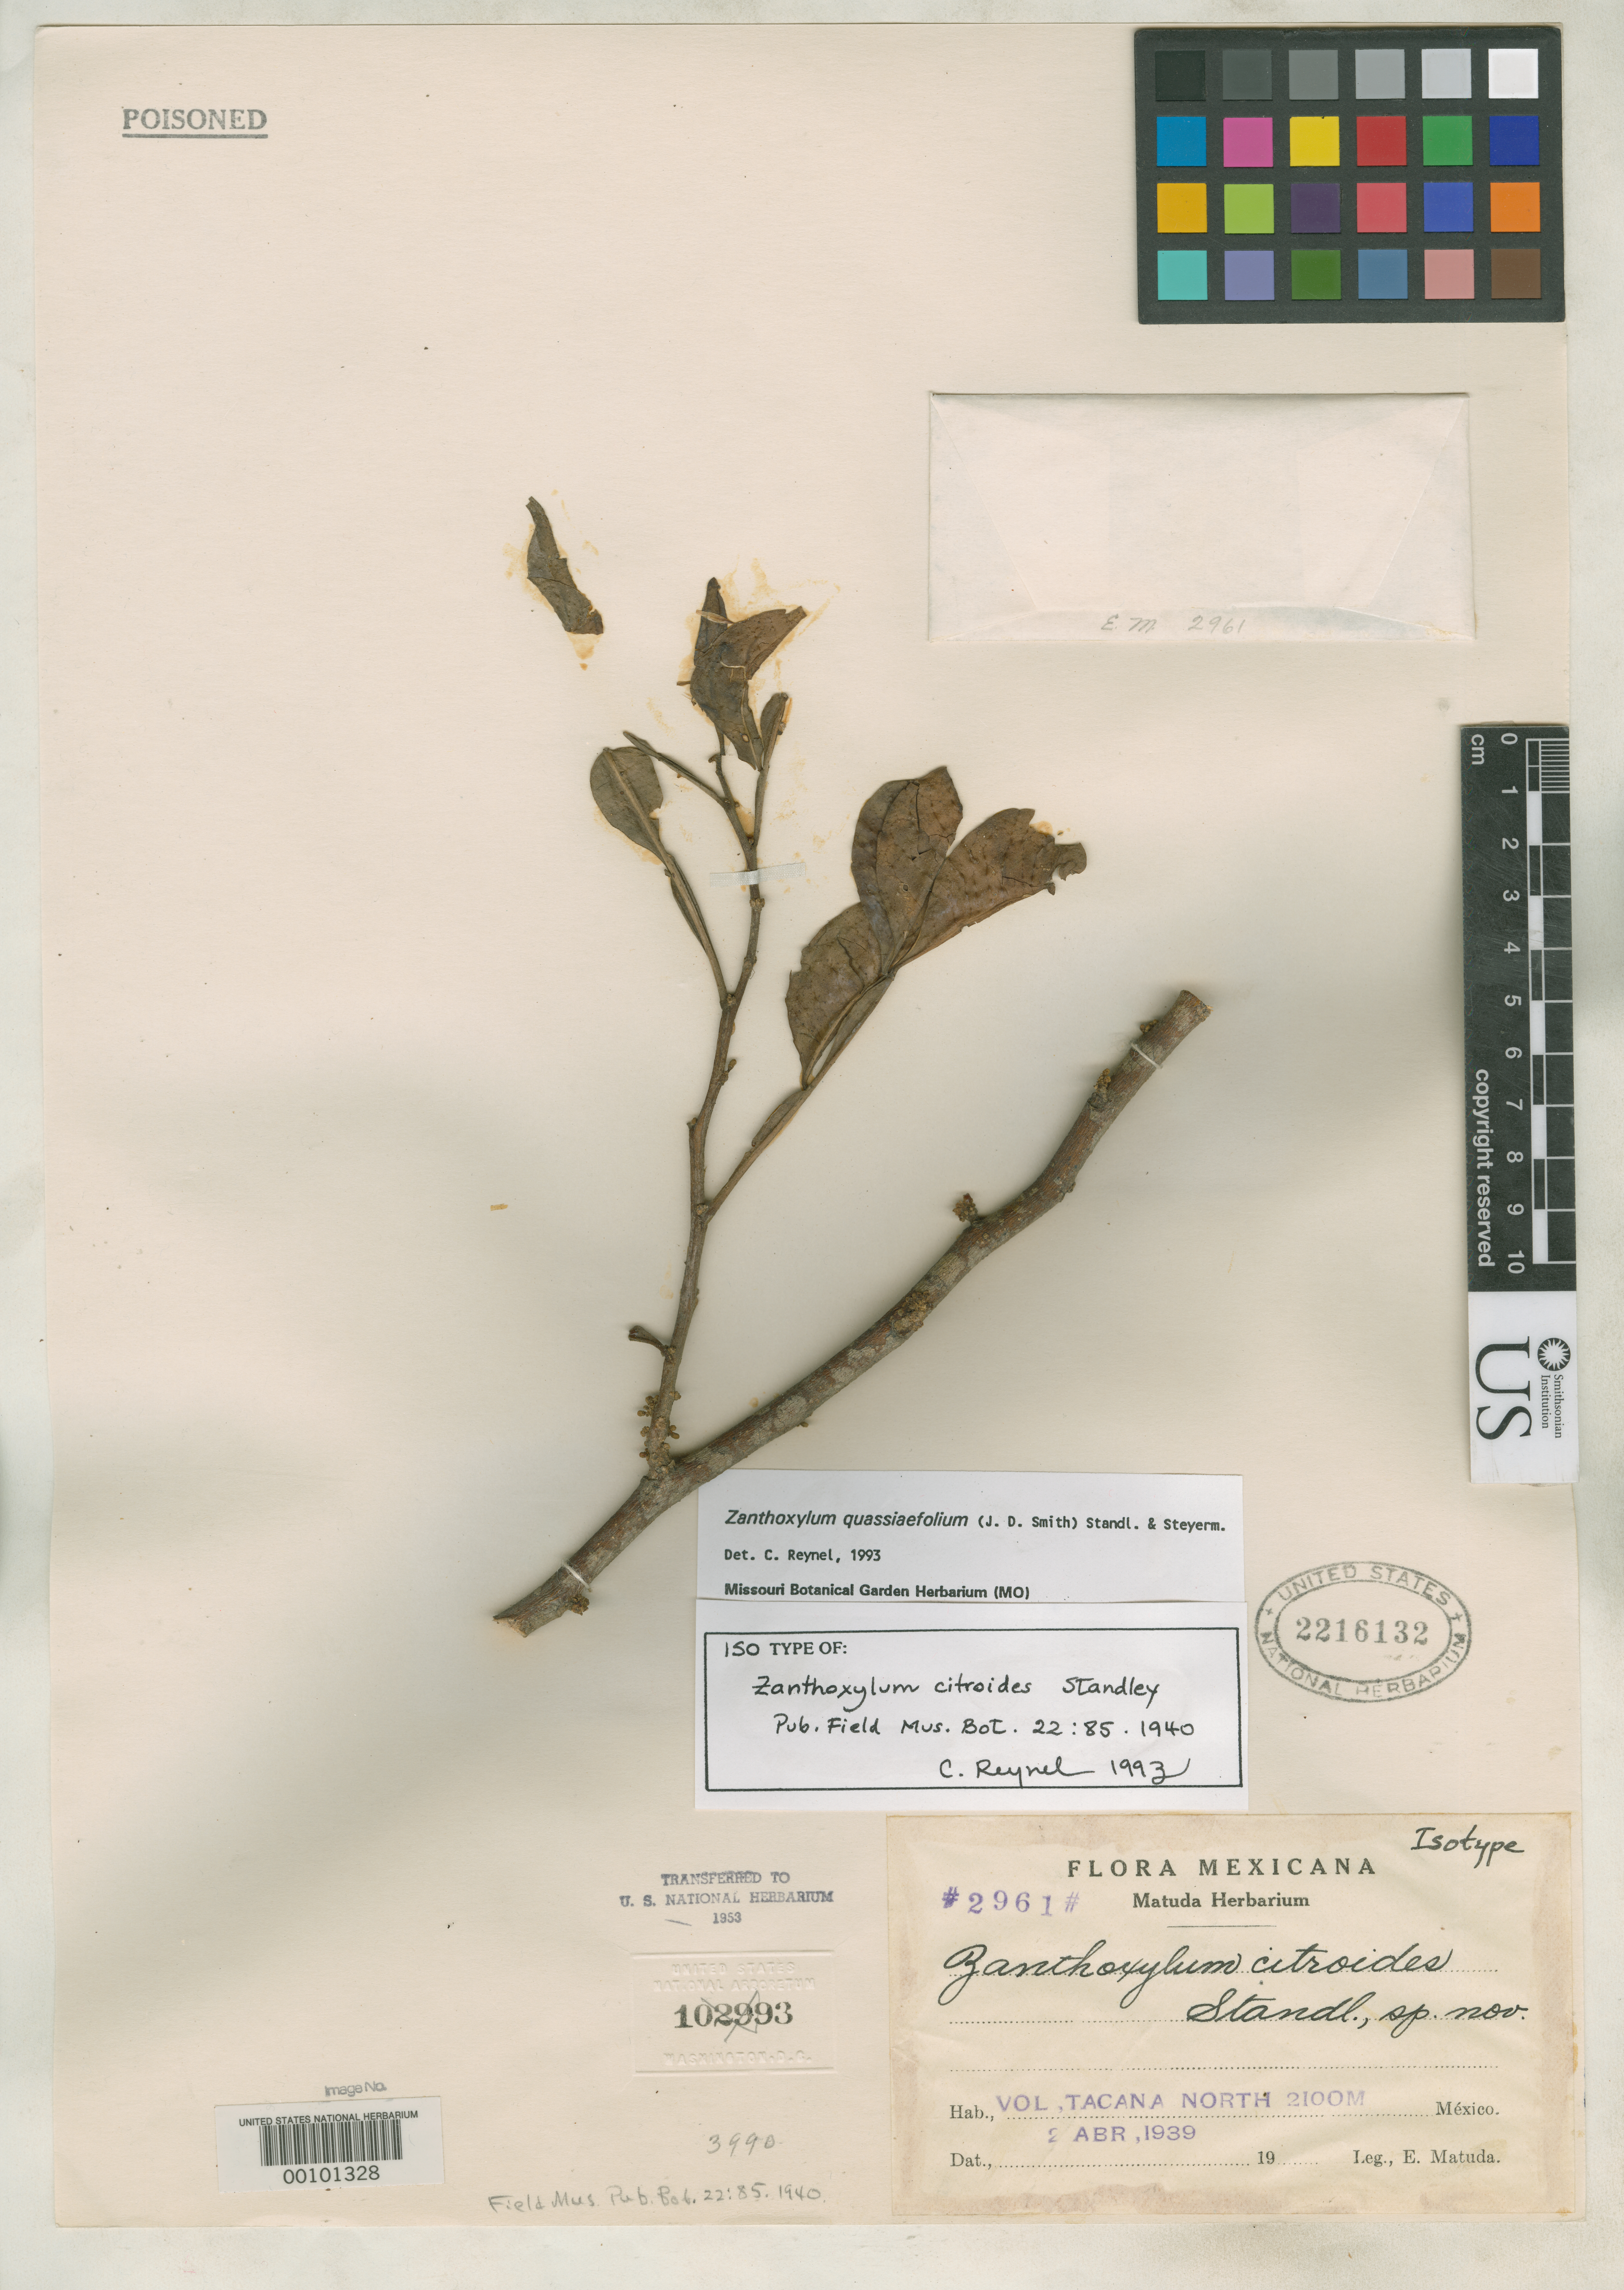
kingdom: Plantae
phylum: Tracheophyta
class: Magnoliopsida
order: Sapindales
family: Rutaceae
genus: Zanthoxylum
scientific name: Zanthoxylum citroides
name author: Standl.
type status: Isotype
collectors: E. Matuda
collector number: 2961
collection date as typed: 02 Apr 1939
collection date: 1939-04-02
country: Mexico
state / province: Chiapas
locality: Vol. Tacana North.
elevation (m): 2100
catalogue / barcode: US 2216132